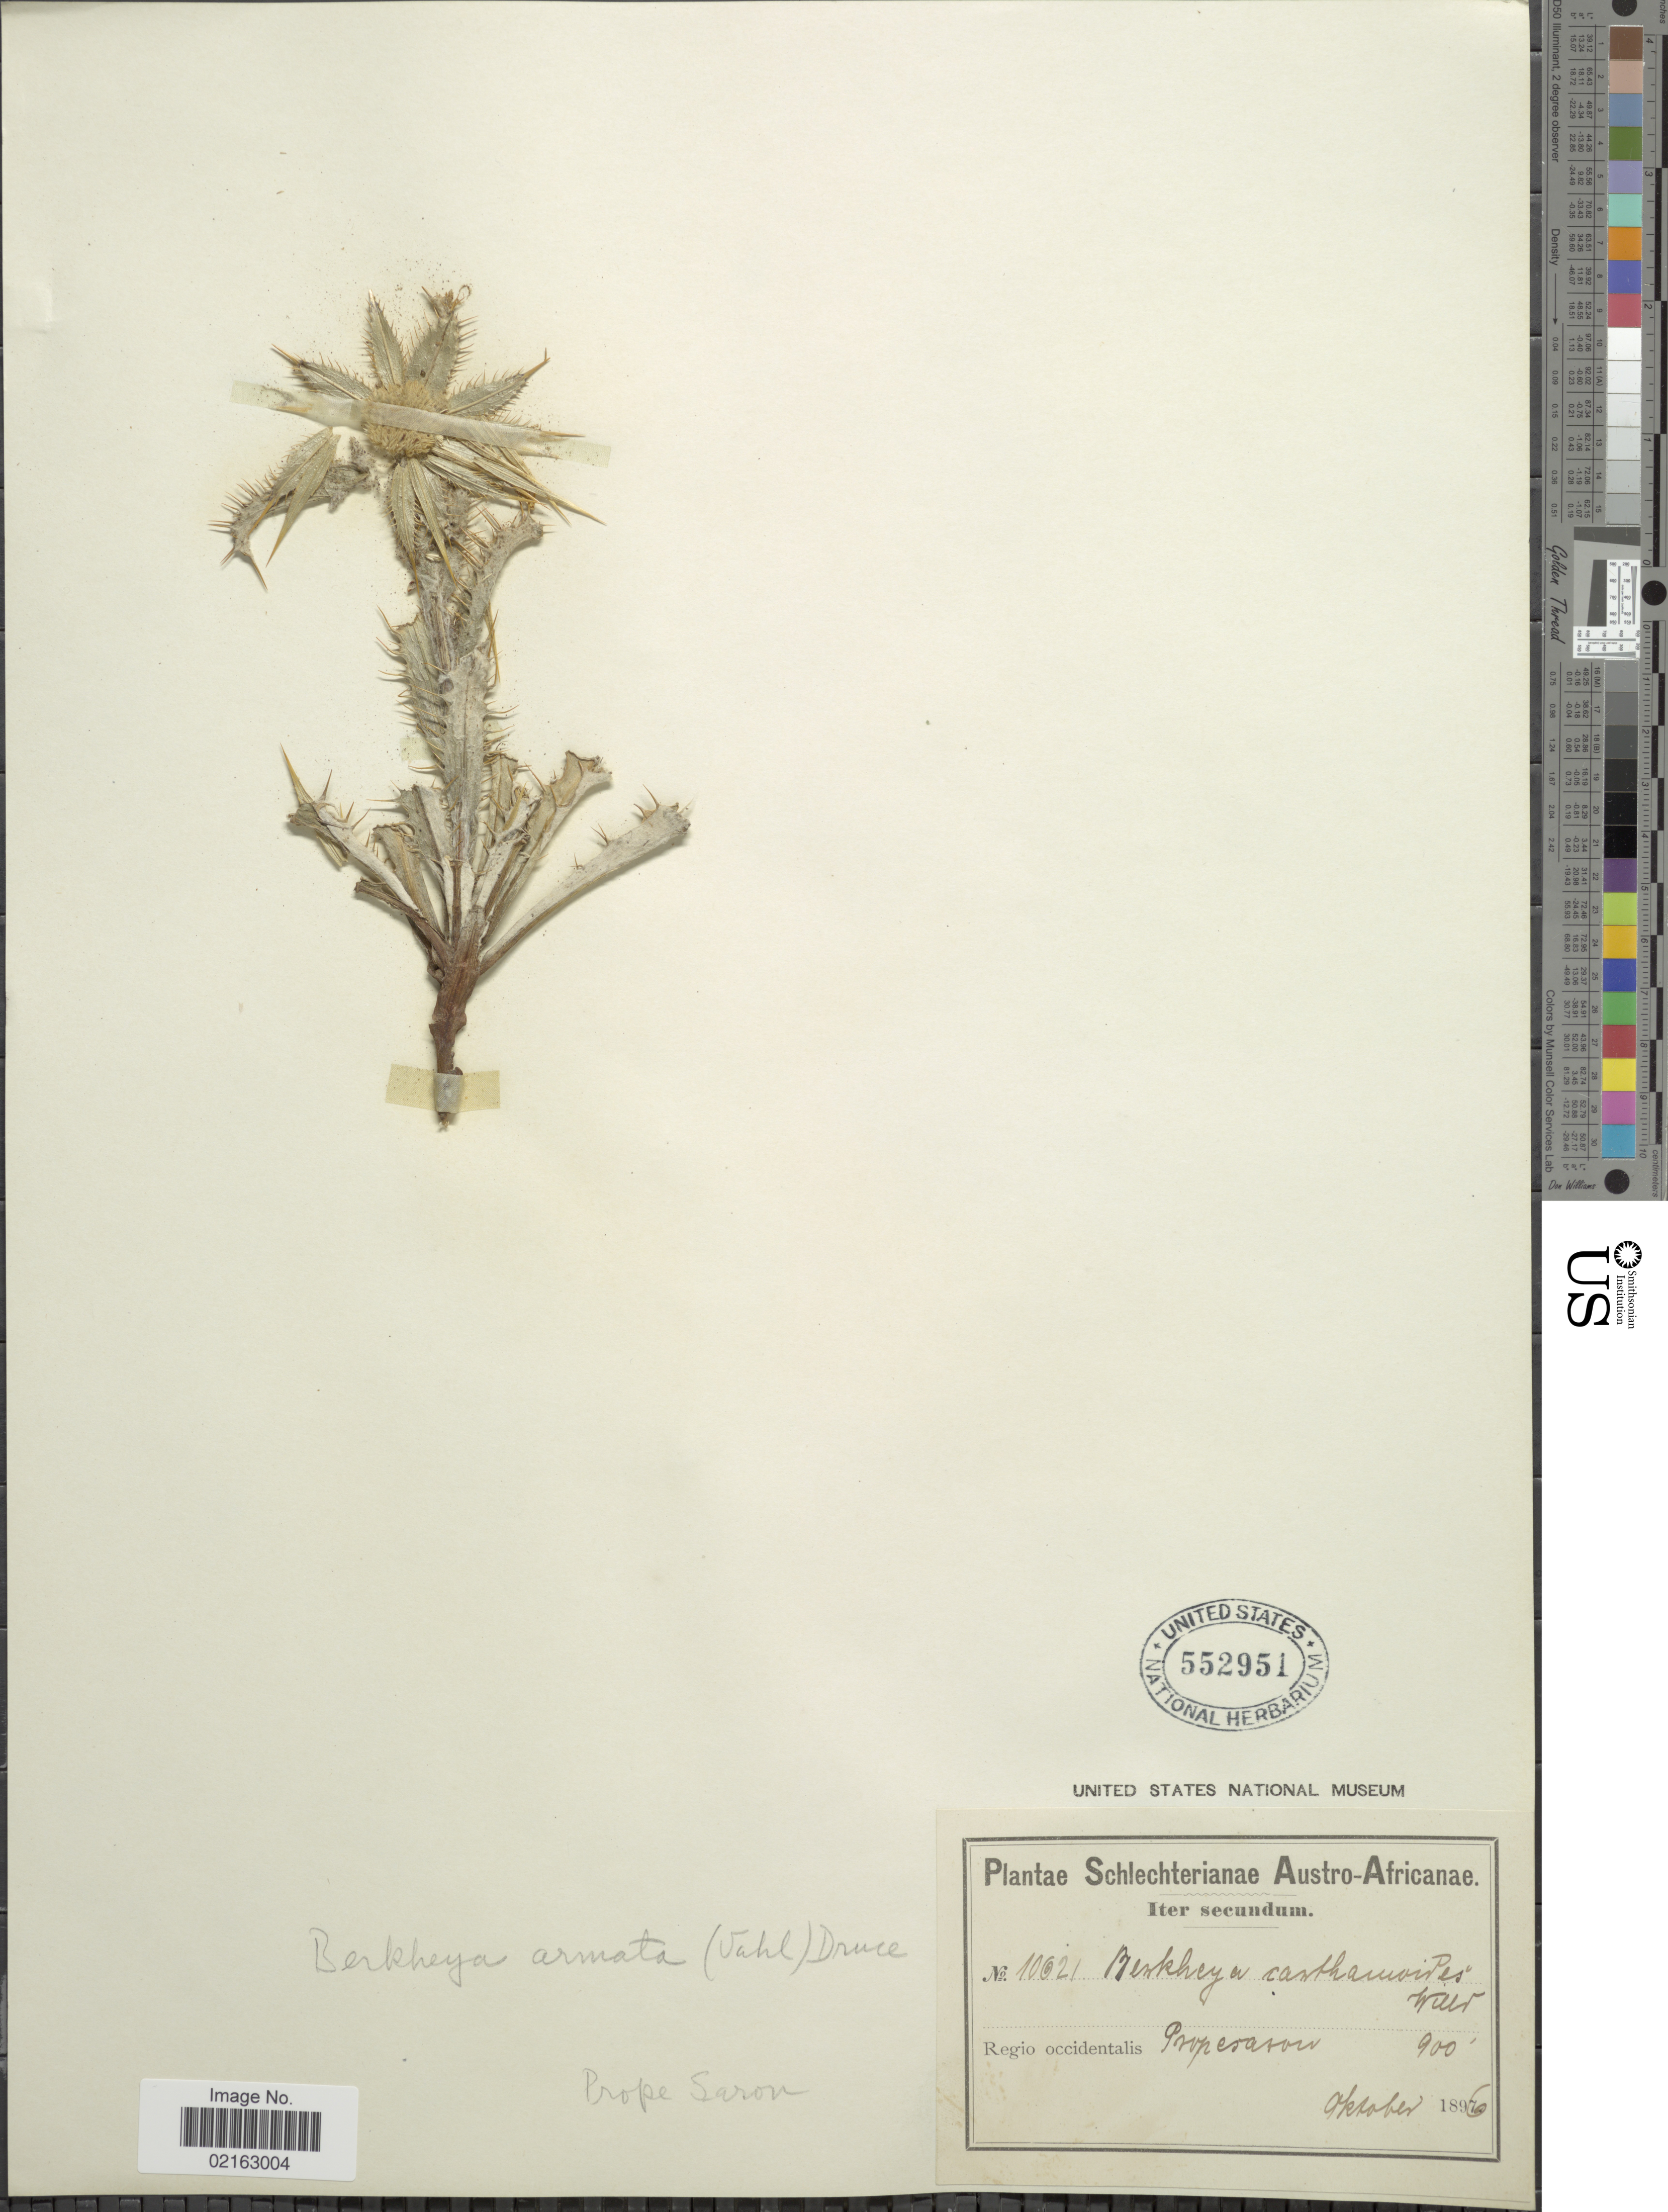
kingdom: Plantae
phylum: Tracheophyta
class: Magnoliopsida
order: Asterales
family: Asteraceae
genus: Berkheya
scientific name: Berkheya armata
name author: (Vahl) Druce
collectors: Schlechter, --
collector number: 10621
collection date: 1896-10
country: South Africa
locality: Regio occidentalis, Propesaxon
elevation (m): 274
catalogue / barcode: US 552951